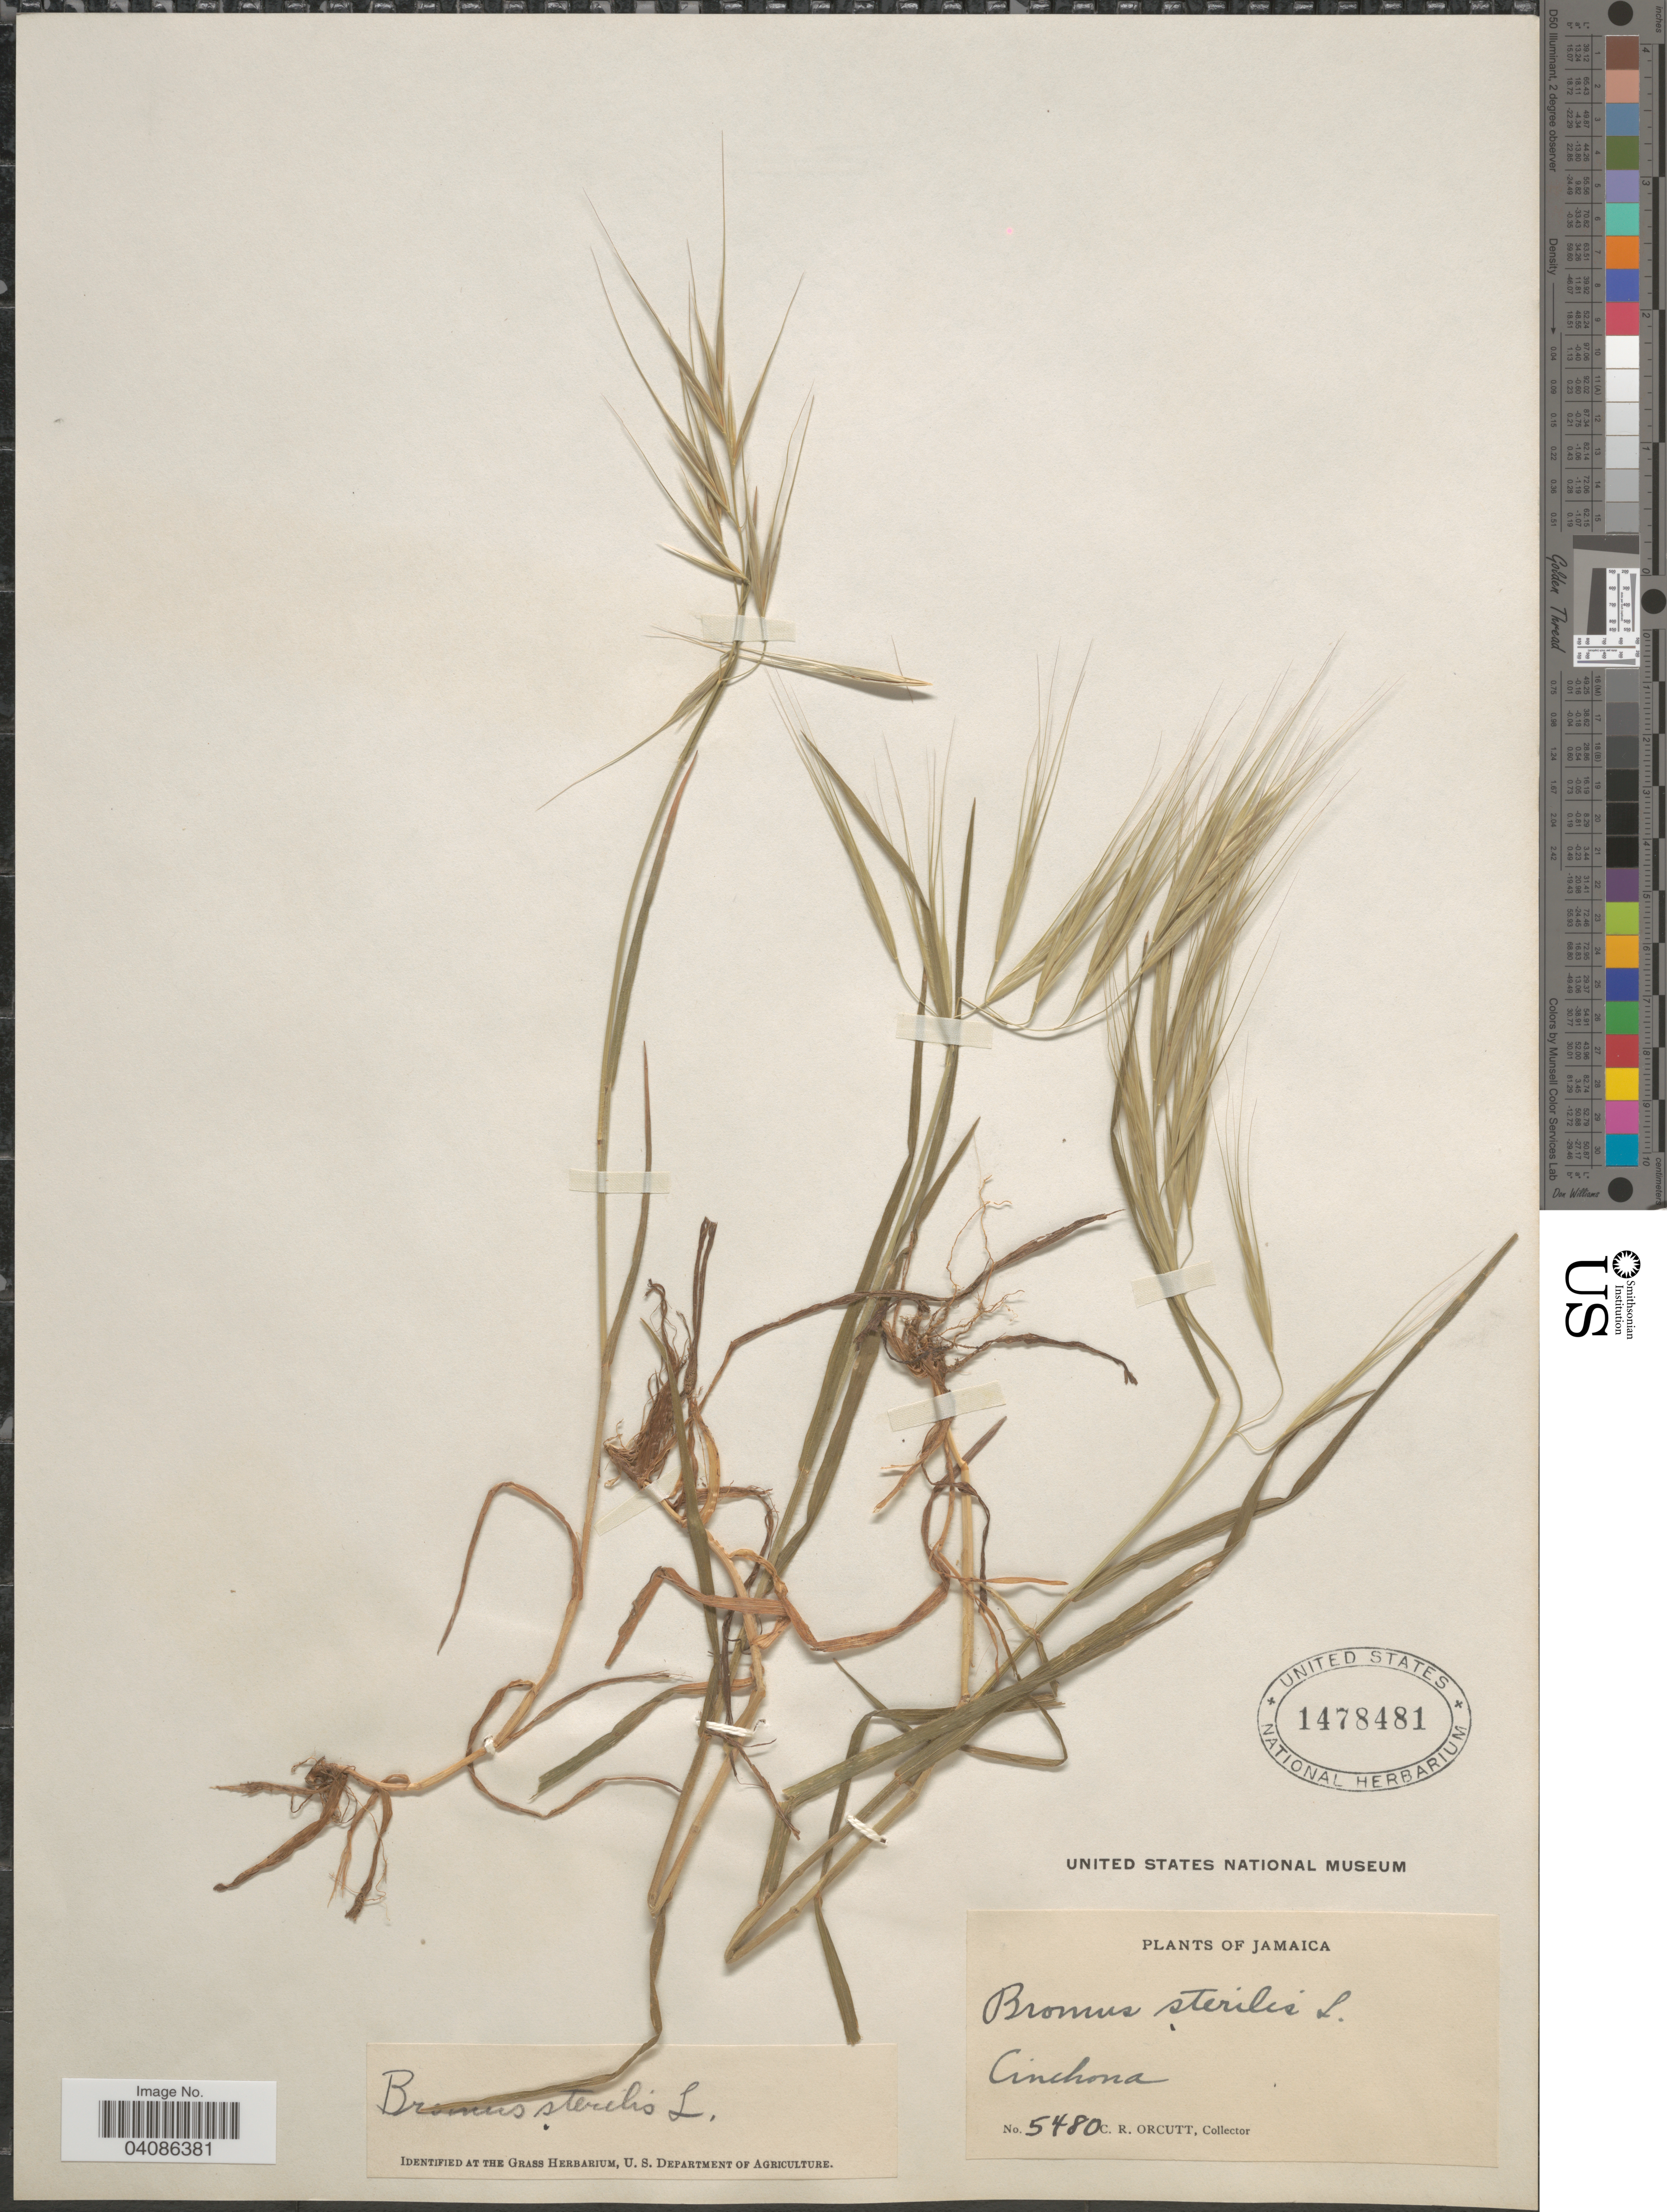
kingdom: Plantae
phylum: Tracheophyta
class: Liliopsida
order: Poales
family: Poaceae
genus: Bromus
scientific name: Bromus sterilis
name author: L.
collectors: C. R. Orcutt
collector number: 5480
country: Jamaica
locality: Cinchona.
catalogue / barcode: US 1478481